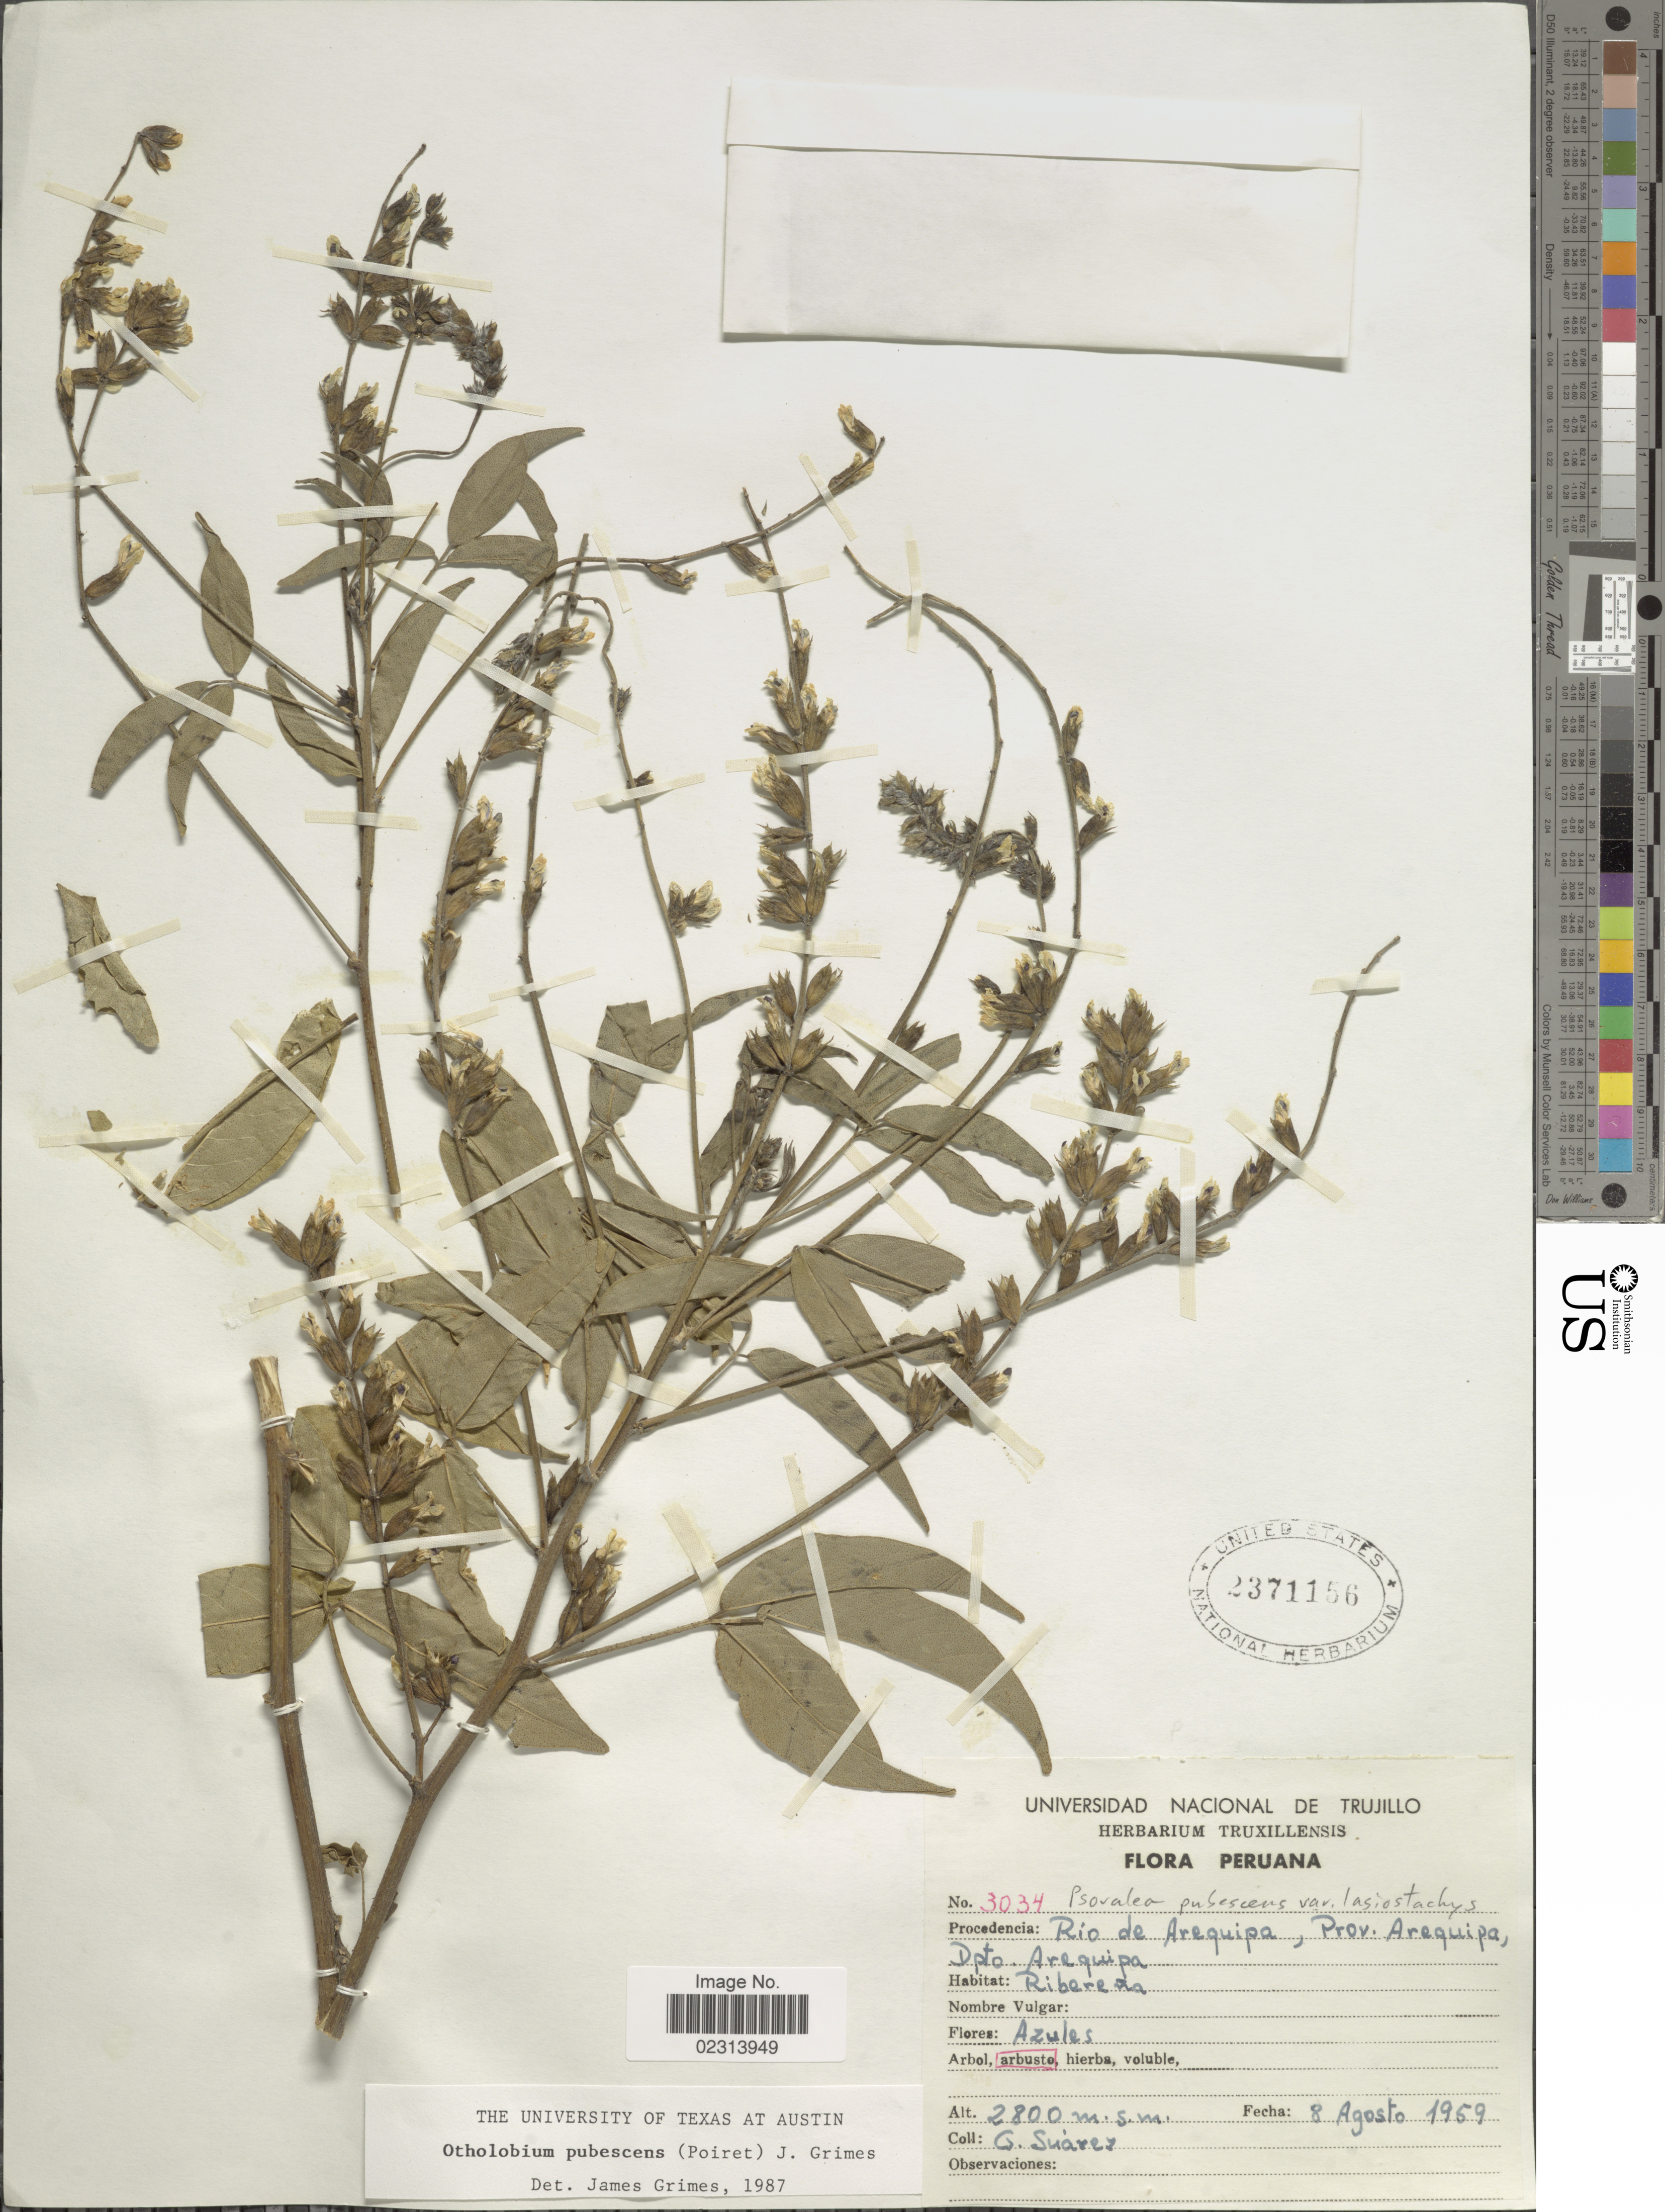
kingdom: Plantae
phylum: Tracheophyta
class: Magnoliopsida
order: Fabales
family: Fabaceae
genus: Otholobium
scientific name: Otholobium pubescens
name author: (Poir.) J.W. Grimes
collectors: G. Suárez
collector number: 3034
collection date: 1959-08-08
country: Peru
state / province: Arequipa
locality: Procedencia: Rio de Arequipa, Prov. Arequipa, Dpto. Arequipa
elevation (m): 2800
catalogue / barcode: US 2371156